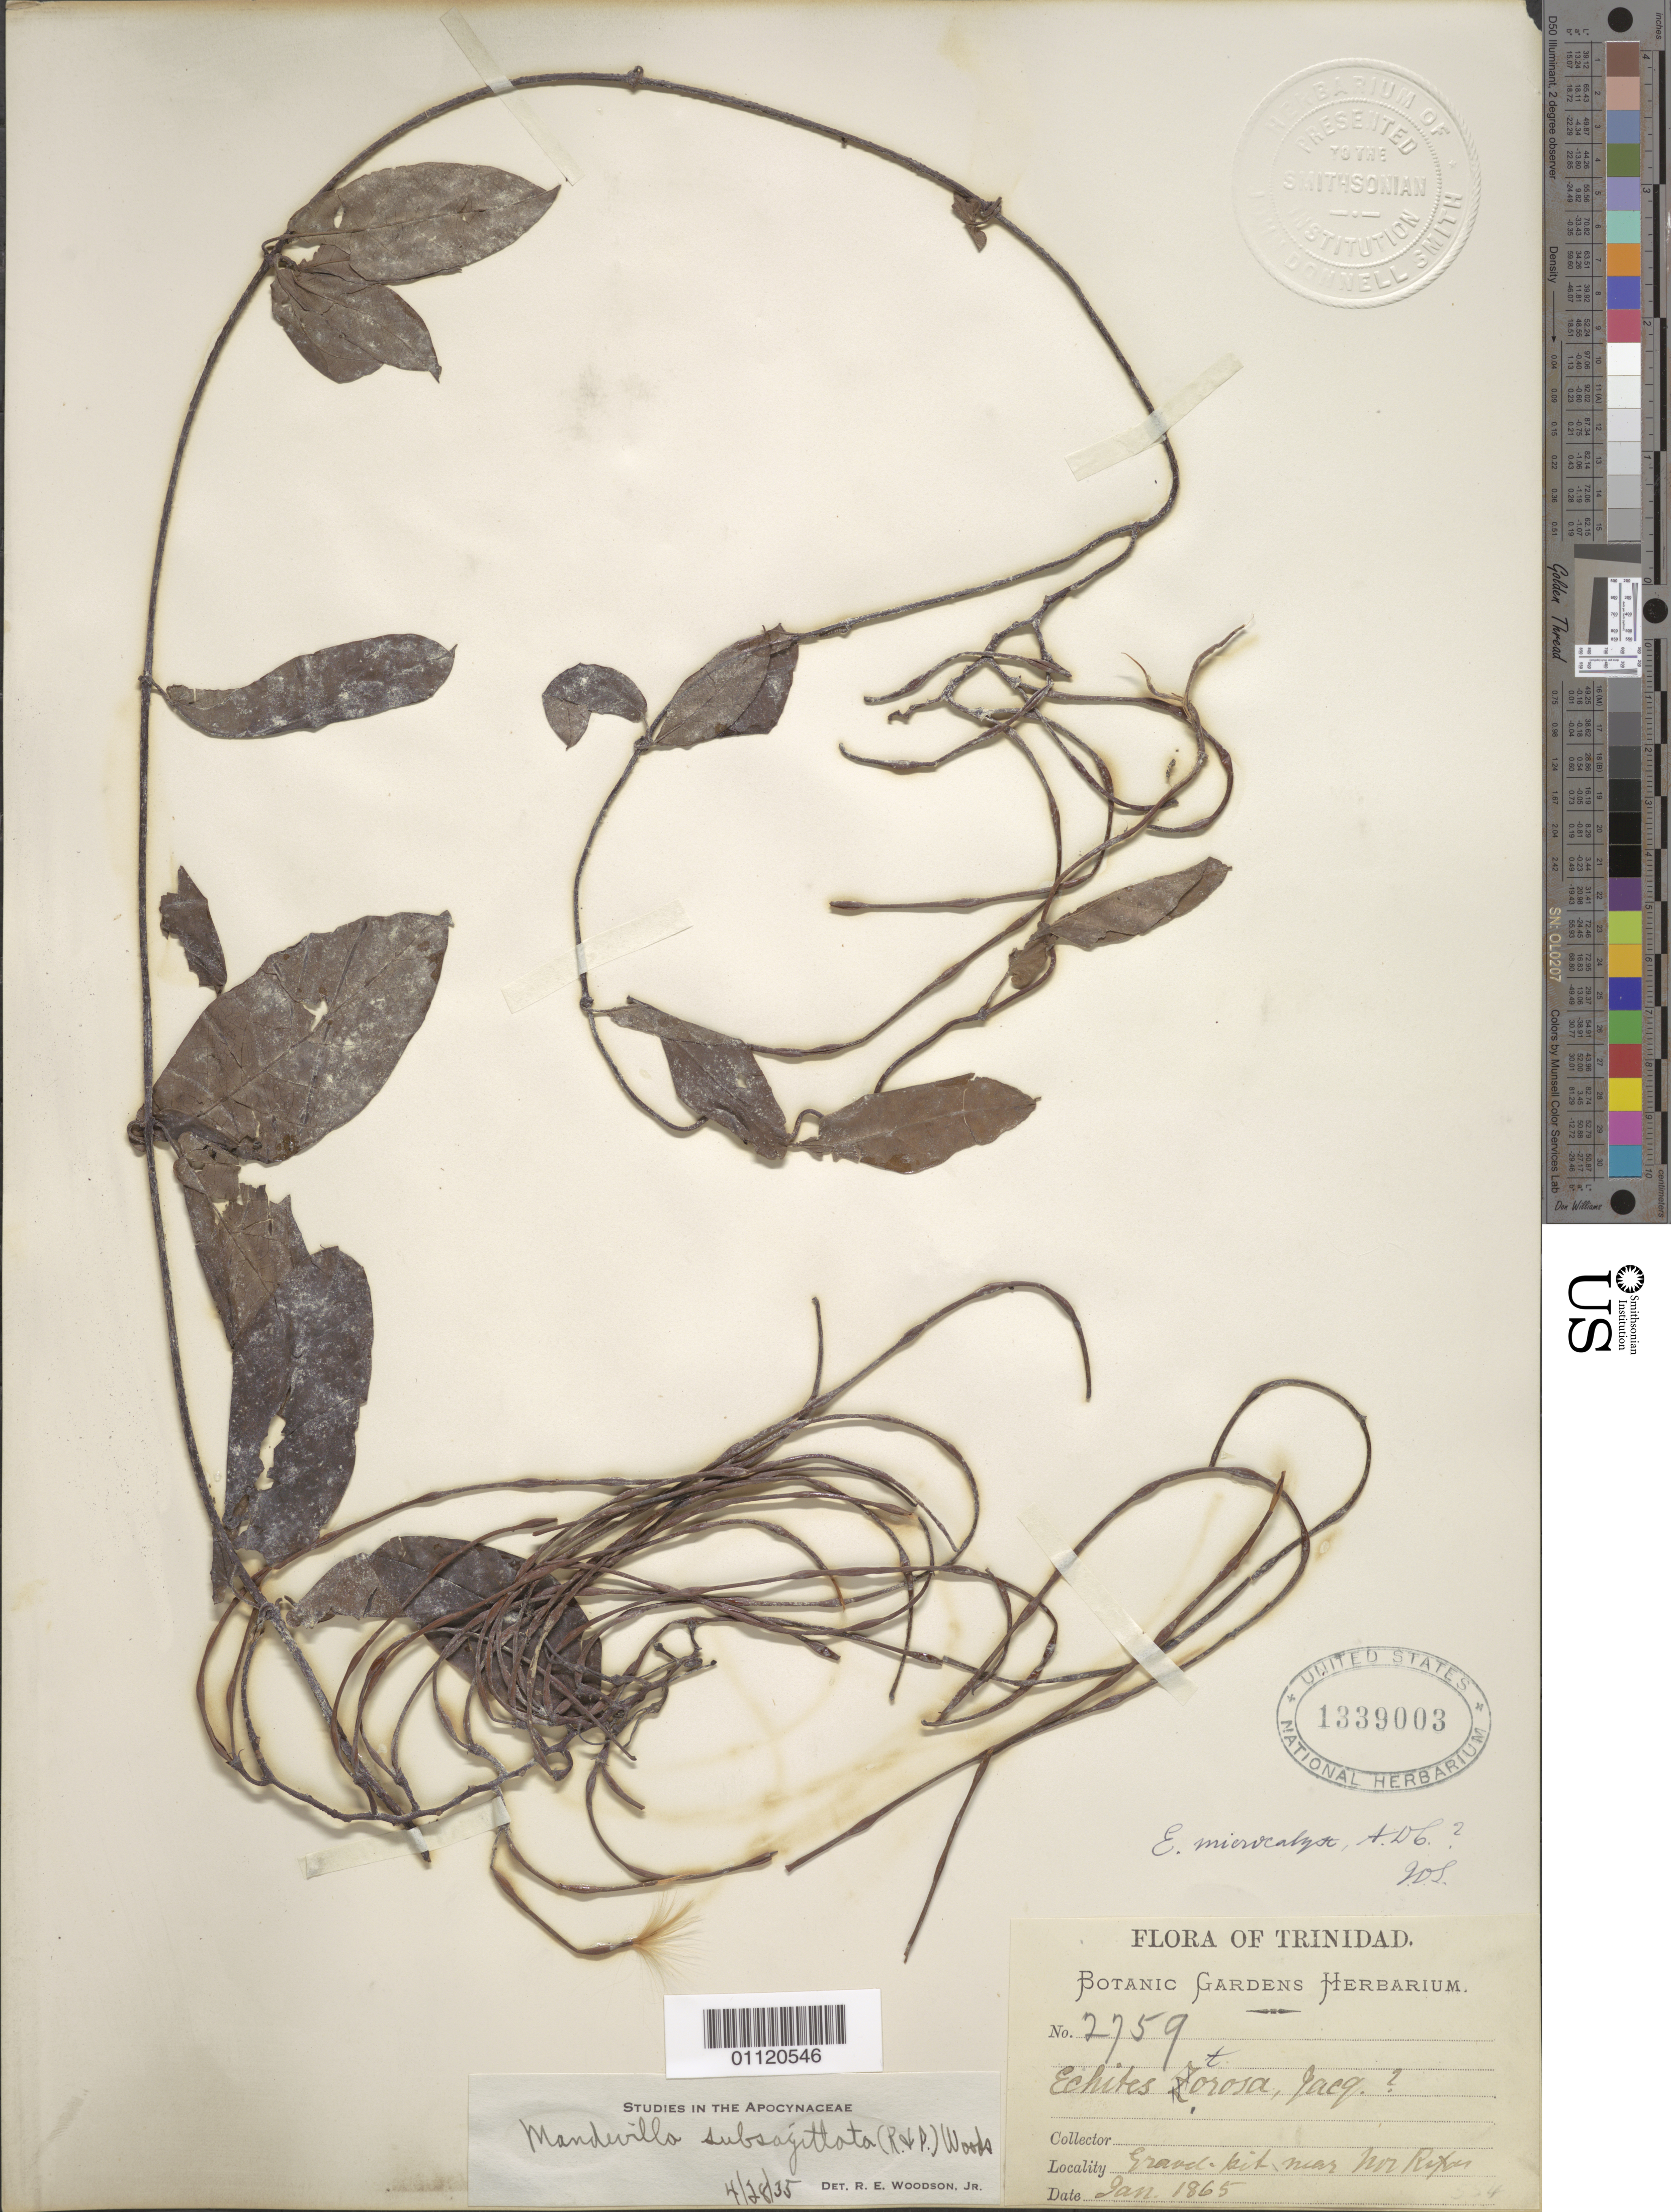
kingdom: Plantae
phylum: Tracheophyta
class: Magnoliopsida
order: Gentianales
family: Apocynaceae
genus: Mandevilla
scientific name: Mandevilla subsagittata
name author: (Ruiz & Pav.) Woodson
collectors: Botanic Gardens Herbarium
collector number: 2759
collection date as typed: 01 Jan 1865 to 31 Jan 1865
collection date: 1865-01-01/1865-01-31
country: Trinidad and Tobago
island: Trinidad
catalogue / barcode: US 1339003